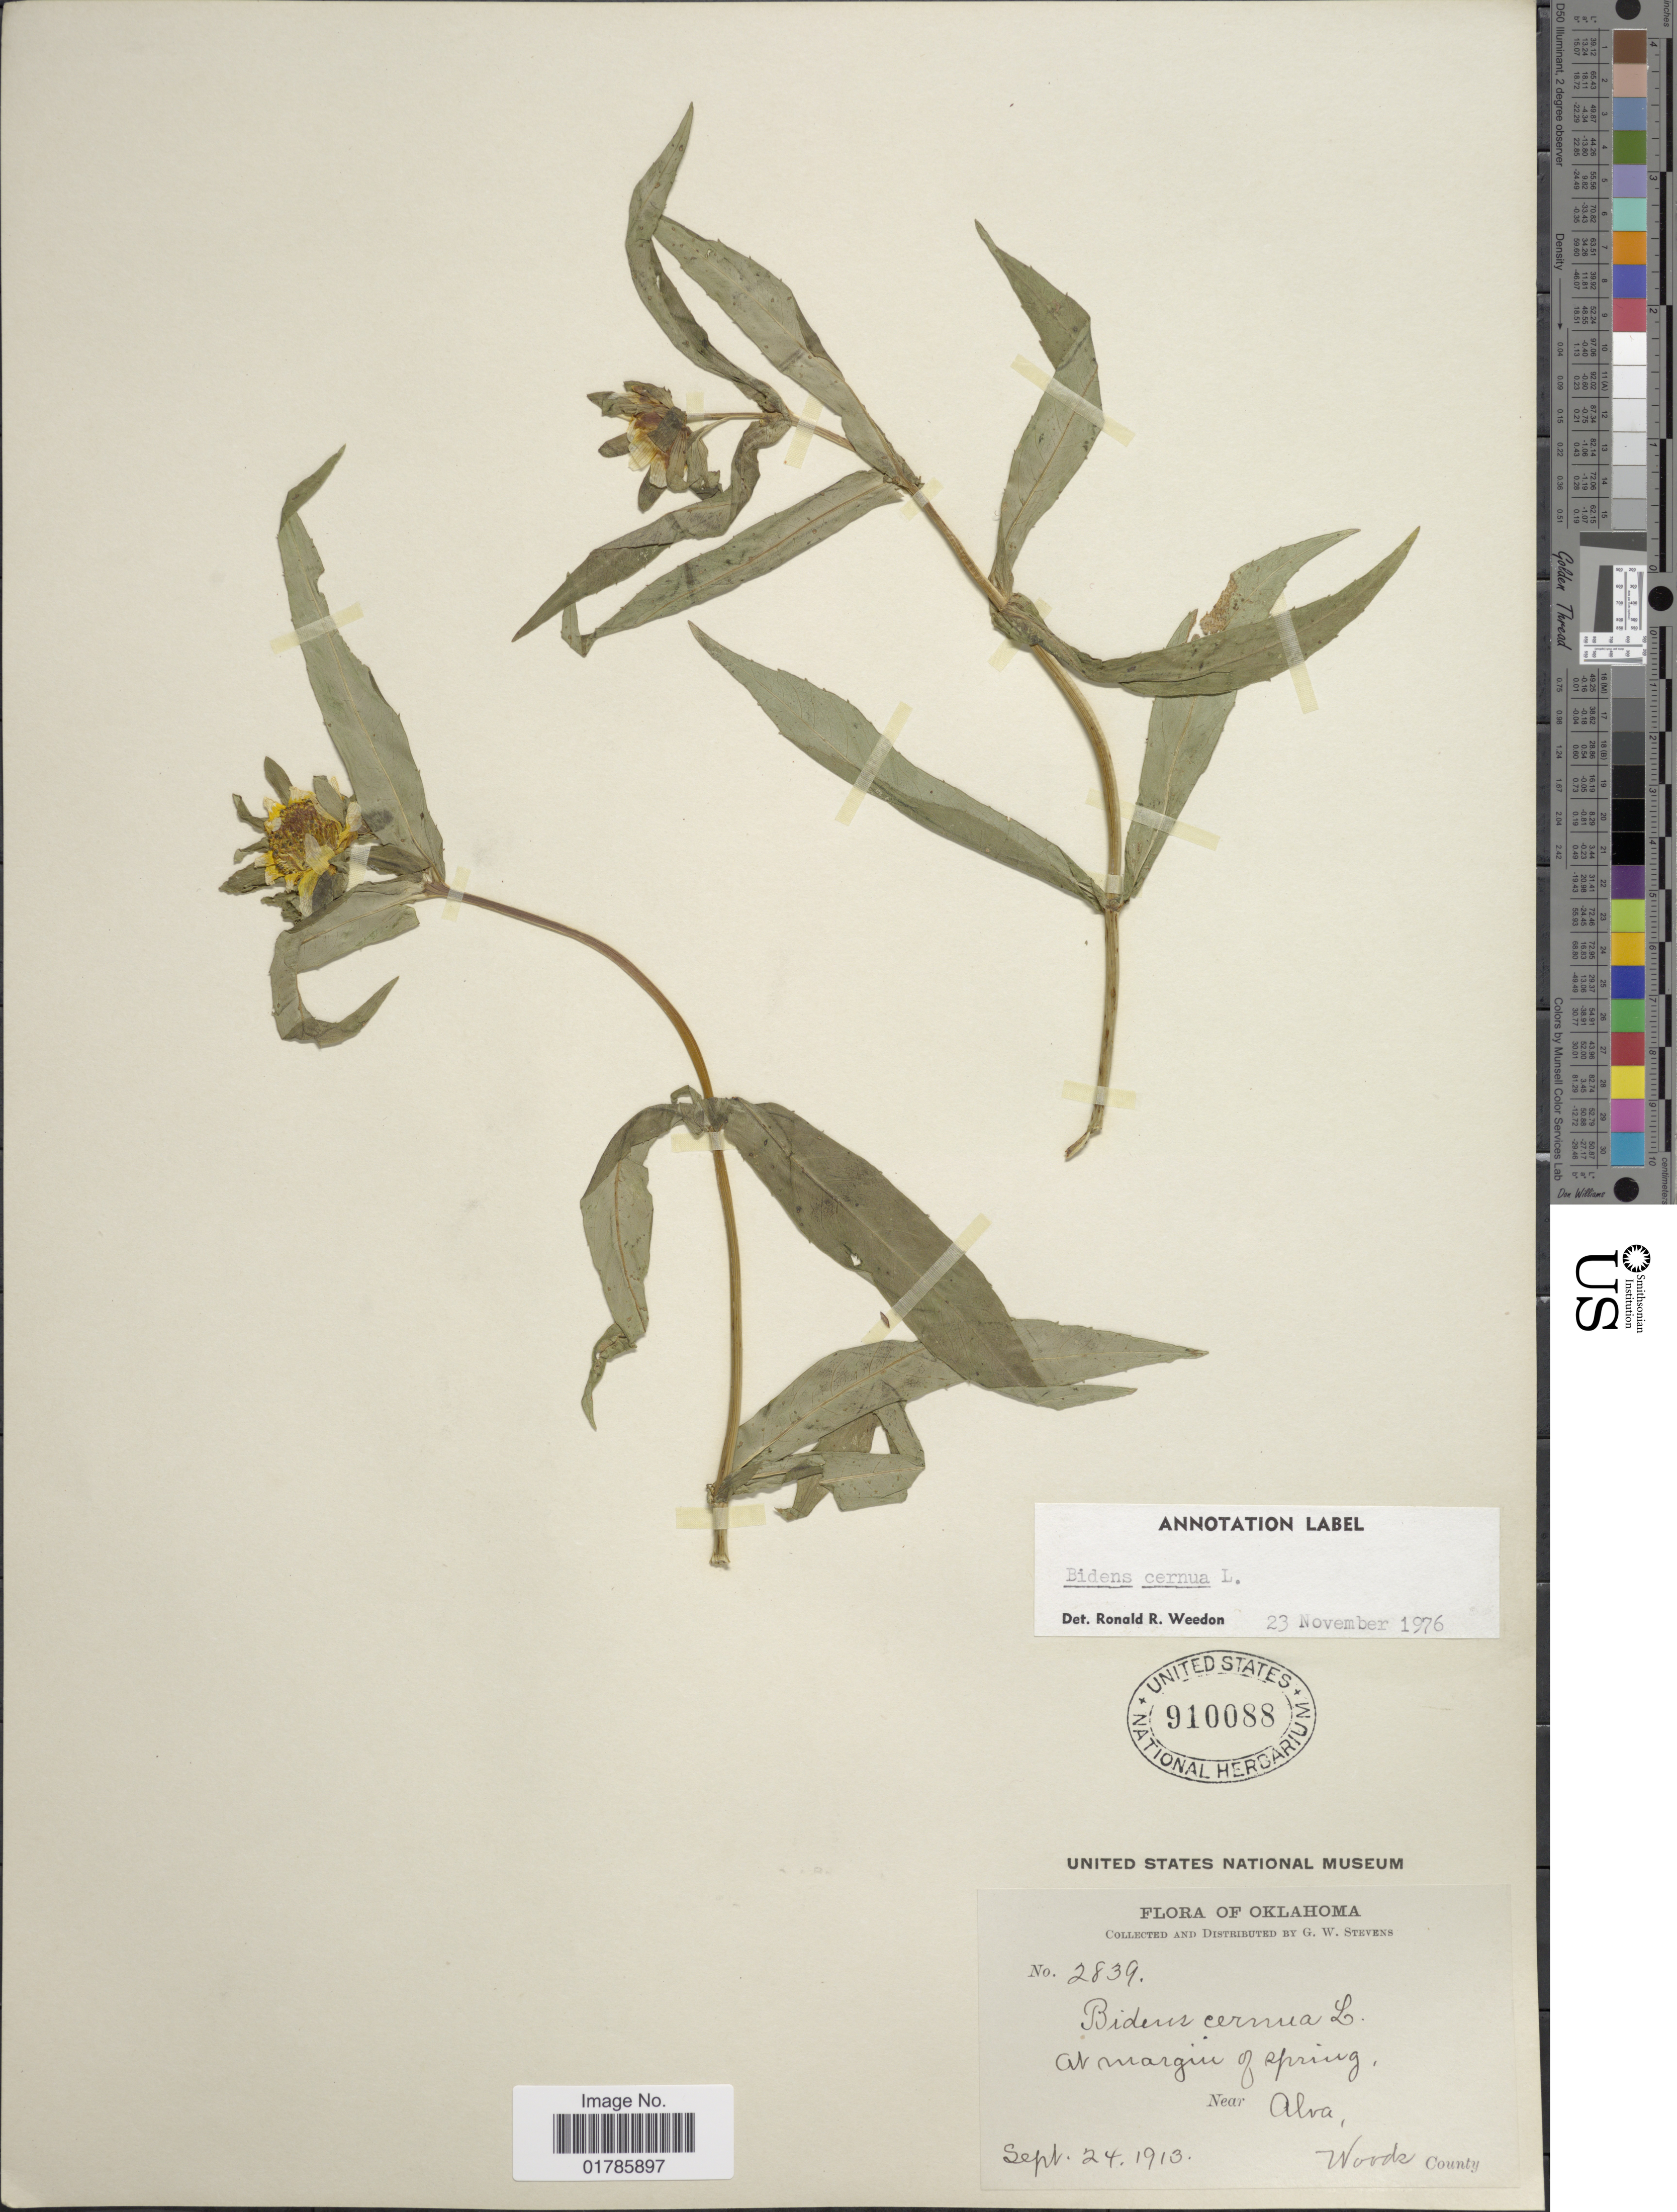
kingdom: Plantae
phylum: Tracheophyta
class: Magnoliopsida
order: Asterales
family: Asteraceae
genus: Bidens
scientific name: Bidens cernua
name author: L.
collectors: G. W. Stevens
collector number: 2839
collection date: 1913-09-24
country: United States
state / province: Oklahoma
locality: At Margin of spring, near Alva, Woods County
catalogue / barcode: US 910088